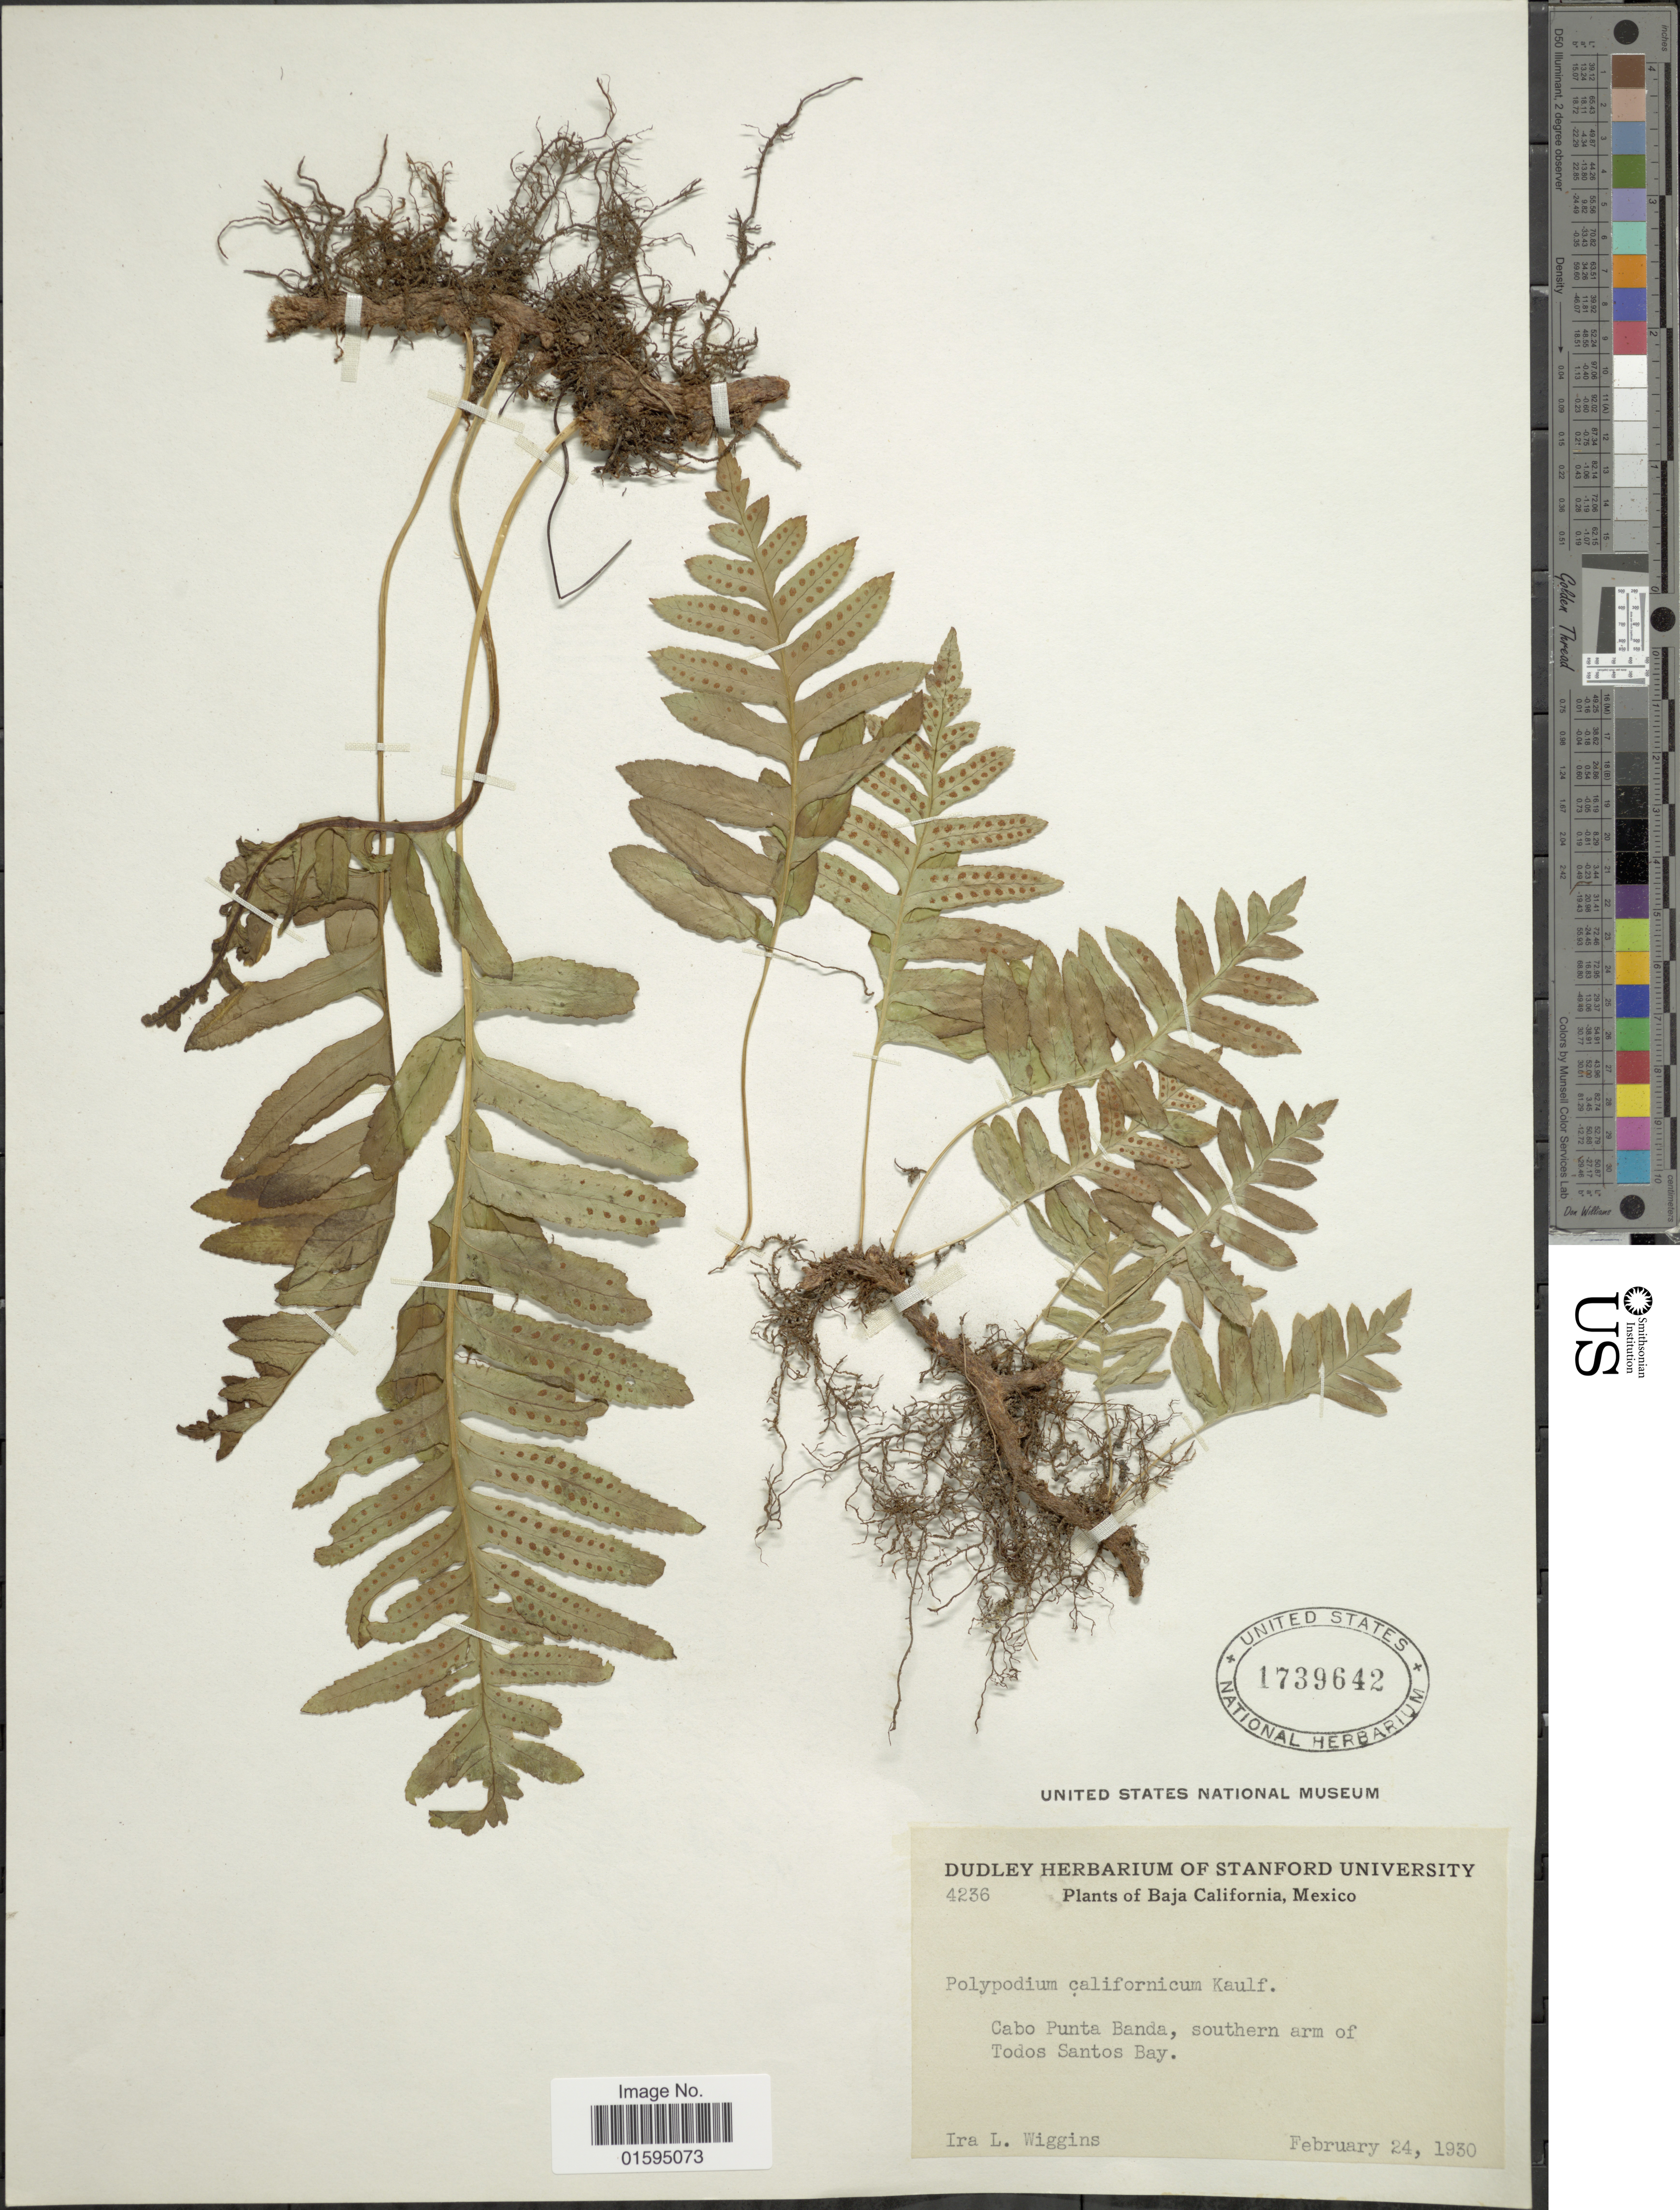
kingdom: Plantae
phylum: Tracheophyta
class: Polypodiopsida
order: Polypodiales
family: Polypodiaceae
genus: Polypodium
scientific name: Polypodium californicum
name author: Kaulf.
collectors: I. L. Wiggins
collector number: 4236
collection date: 1930-02-24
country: Mexico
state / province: Baja California Sur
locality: Cabo Punta Banda, southern arm of Todos Santos Bay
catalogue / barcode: US 1739642